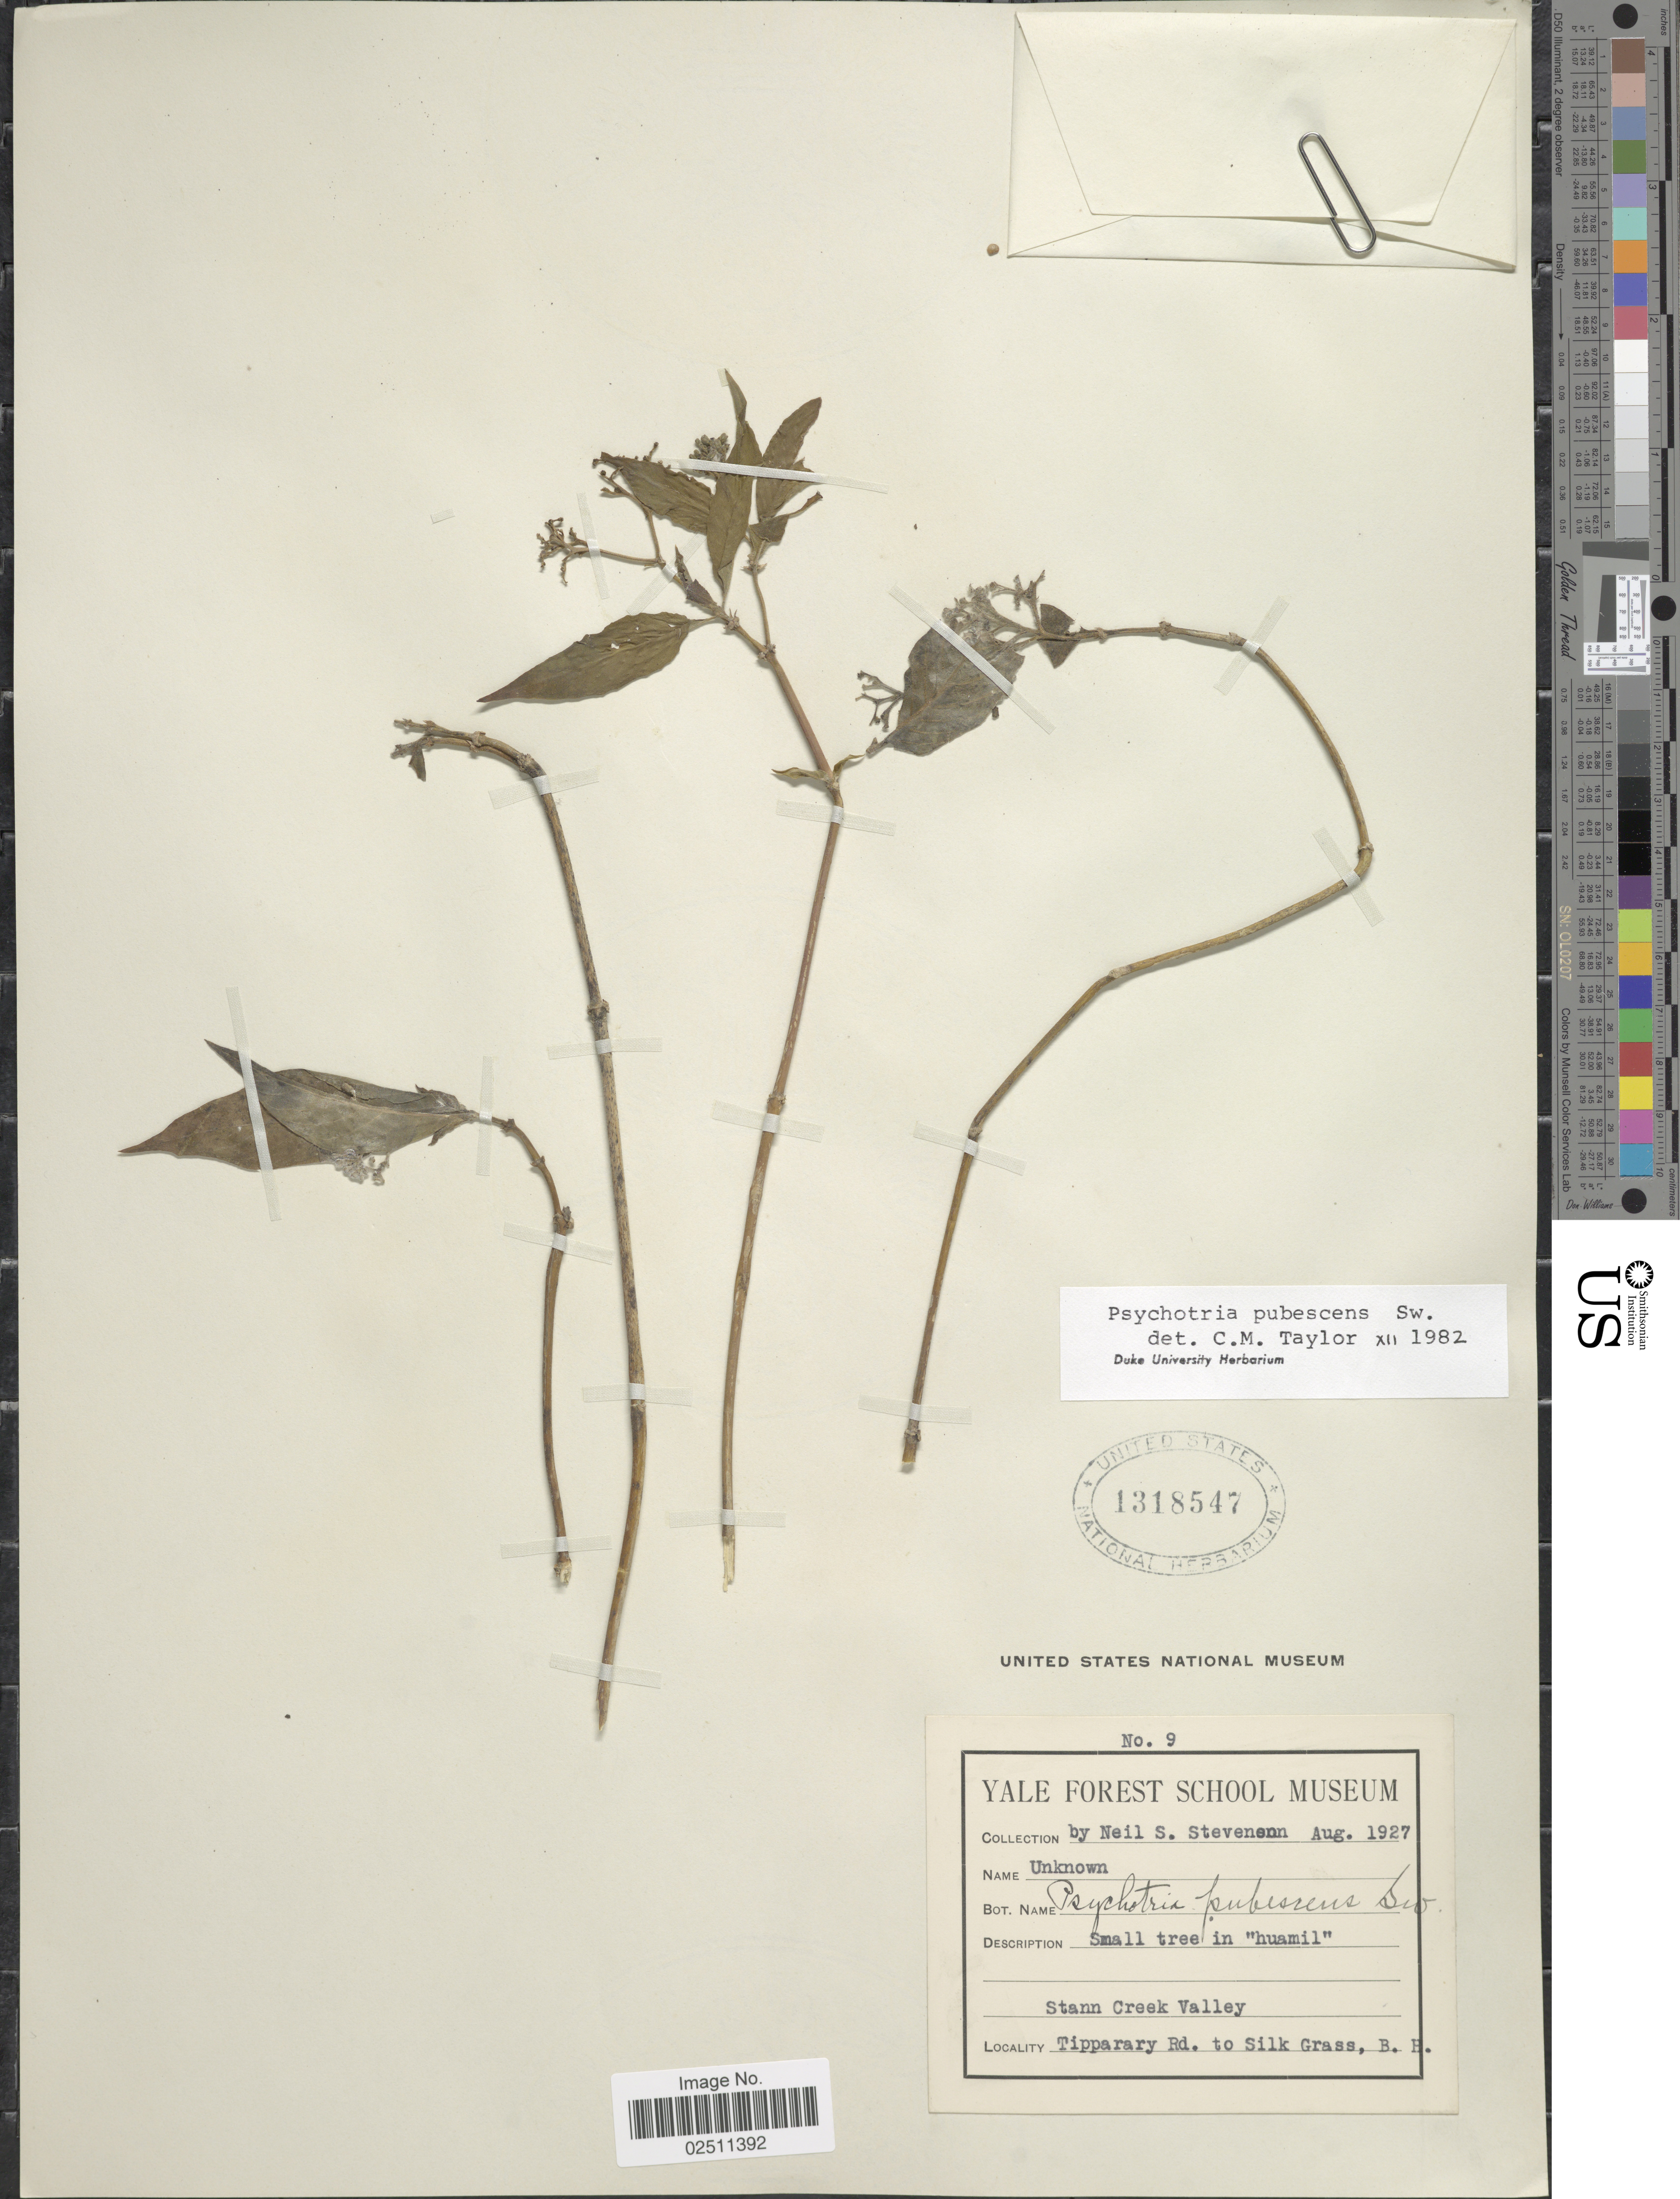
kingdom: Plantae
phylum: Tracheophyta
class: Magnoliopsida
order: Gentianales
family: Rubiaceae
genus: Psychotria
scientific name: Psychotria pubescens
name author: Sw.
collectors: N. Stevenson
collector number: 9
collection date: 1927-08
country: Belize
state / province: Stann Creek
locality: Stann Creek Valley, Tipparary Rd. to Silk Grass, B. H.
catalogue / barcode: US 1318547